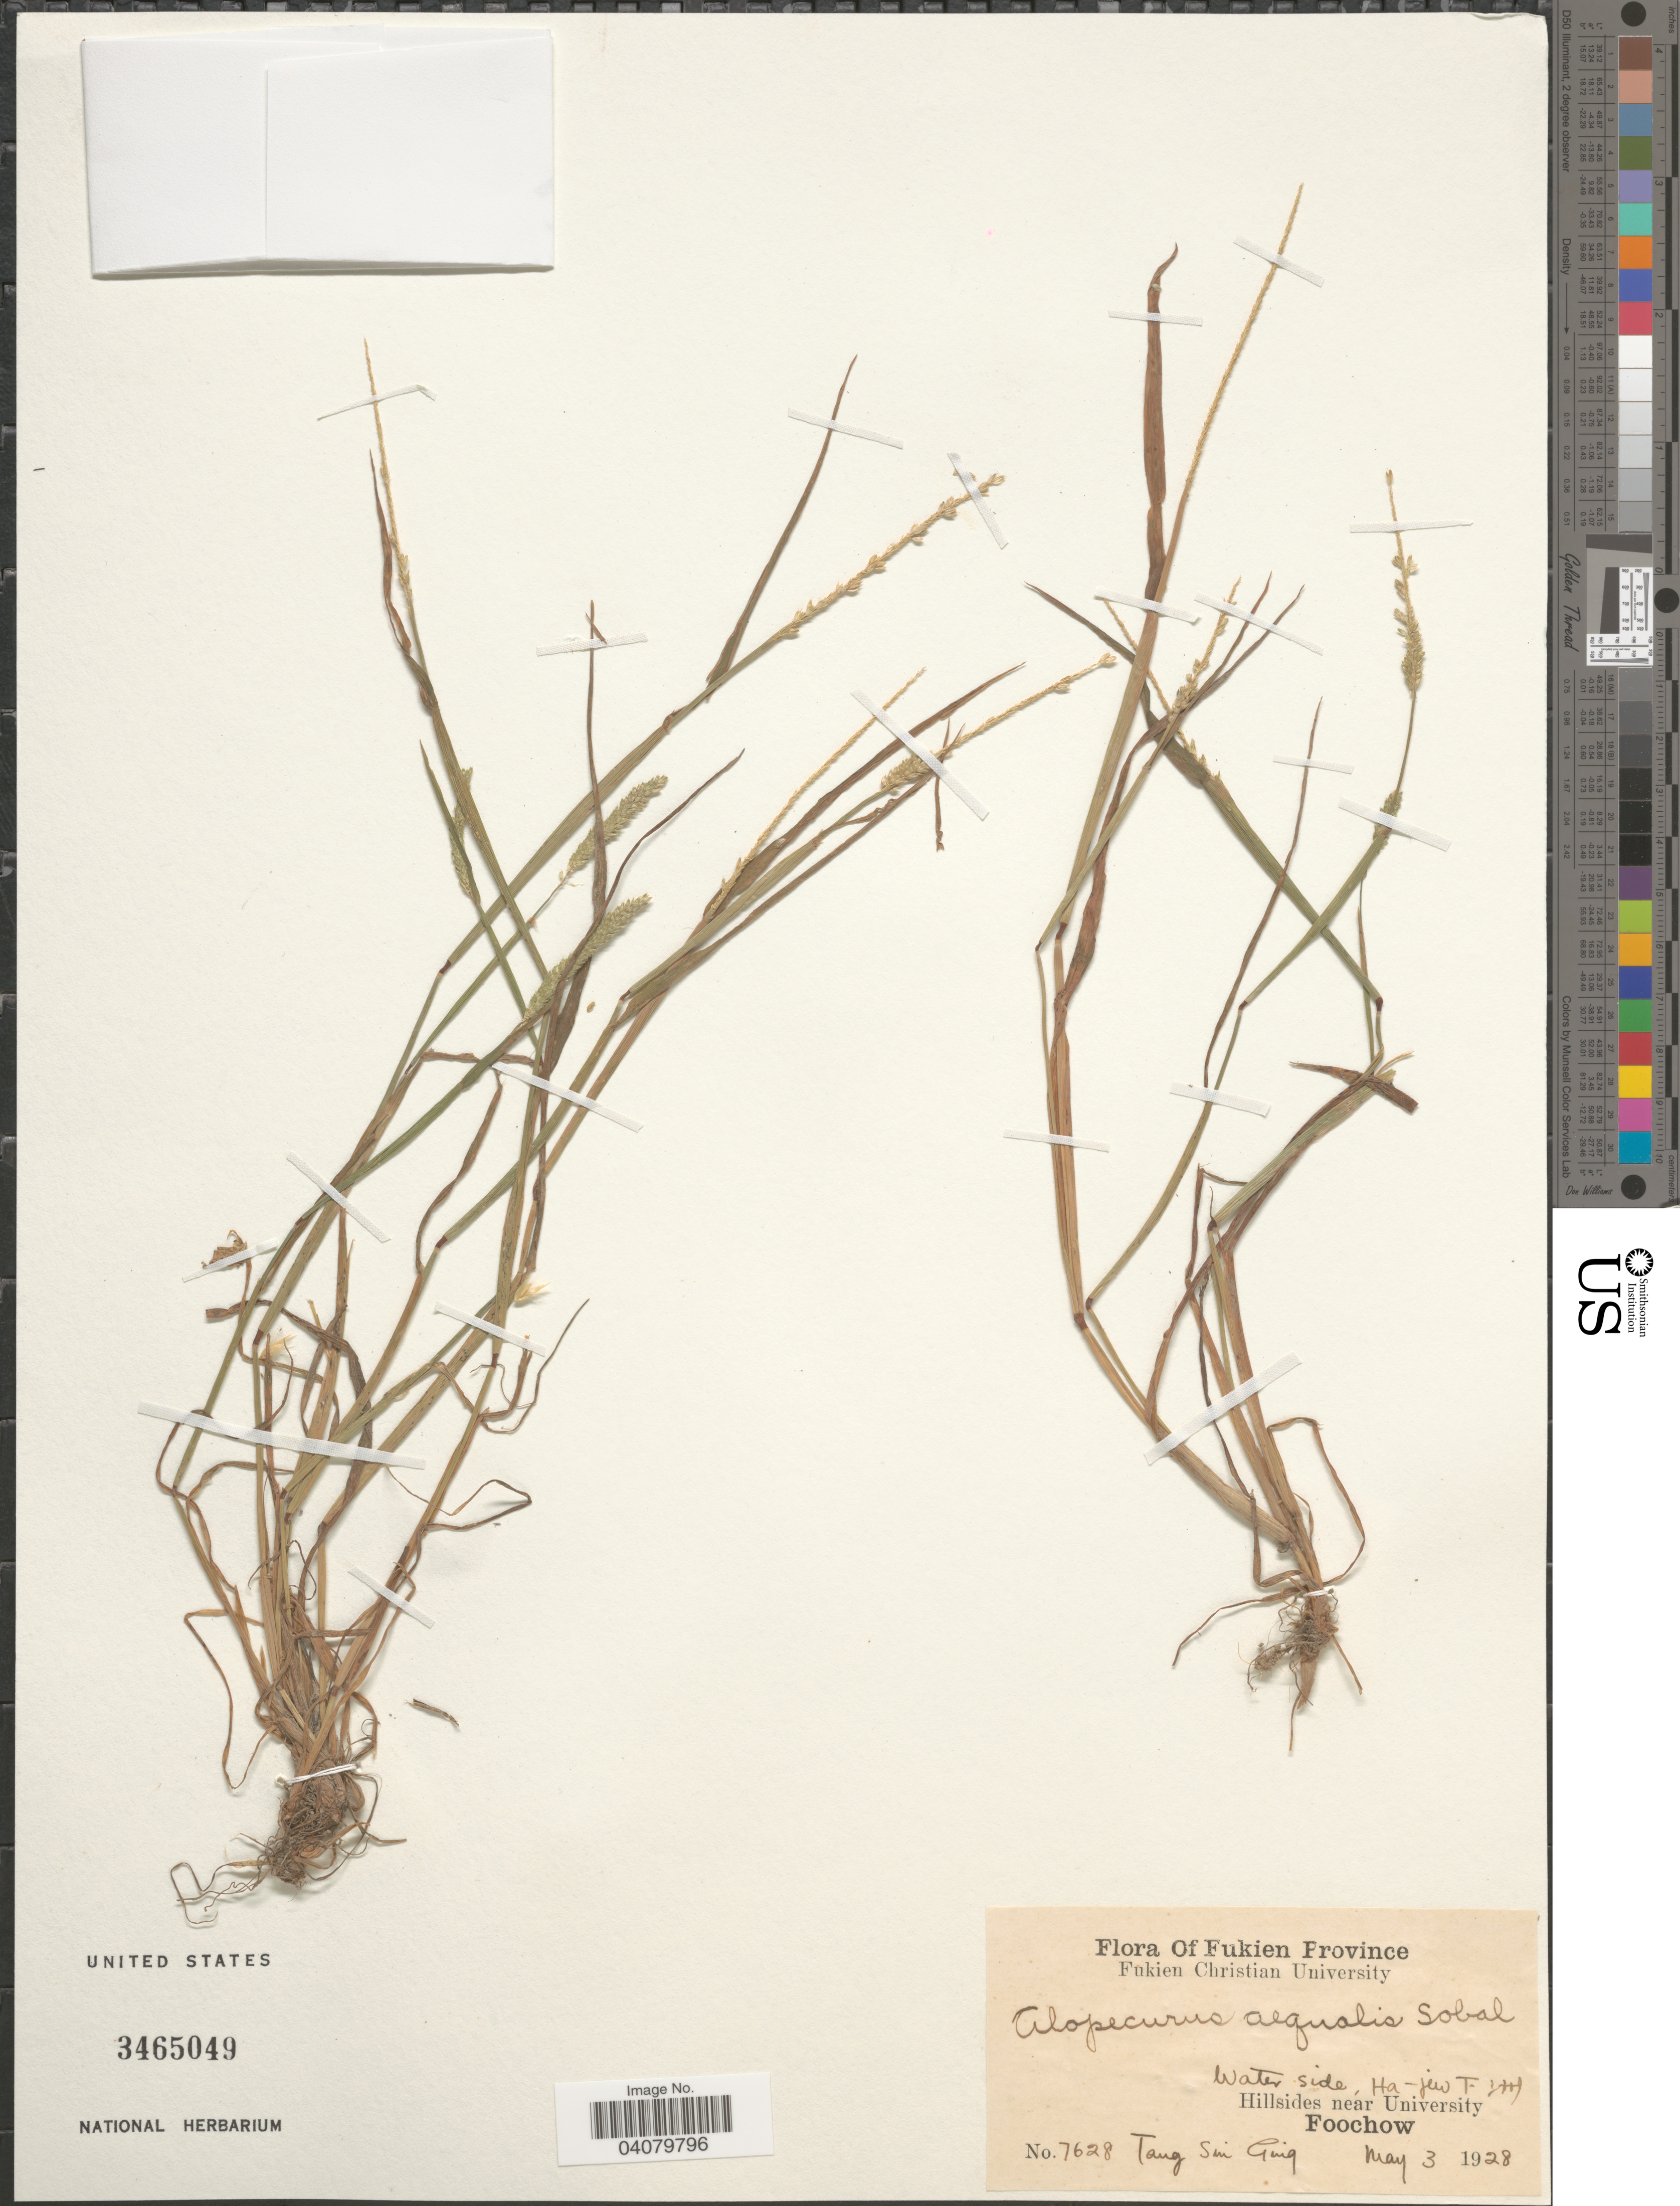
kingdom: Plantae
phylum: Tracheophyta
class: Liliopsida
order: Poales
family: Poaceae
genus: Alopecurus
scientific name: Alopecurus aequalis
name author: Sobol.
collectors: T. Ging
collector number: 7628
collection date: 1928-05-03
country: China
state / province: Fujian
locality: Fukien Province. Water side, Ha-jew T-shog. Hillsides near University. Foochow.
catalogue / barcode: US 3465049